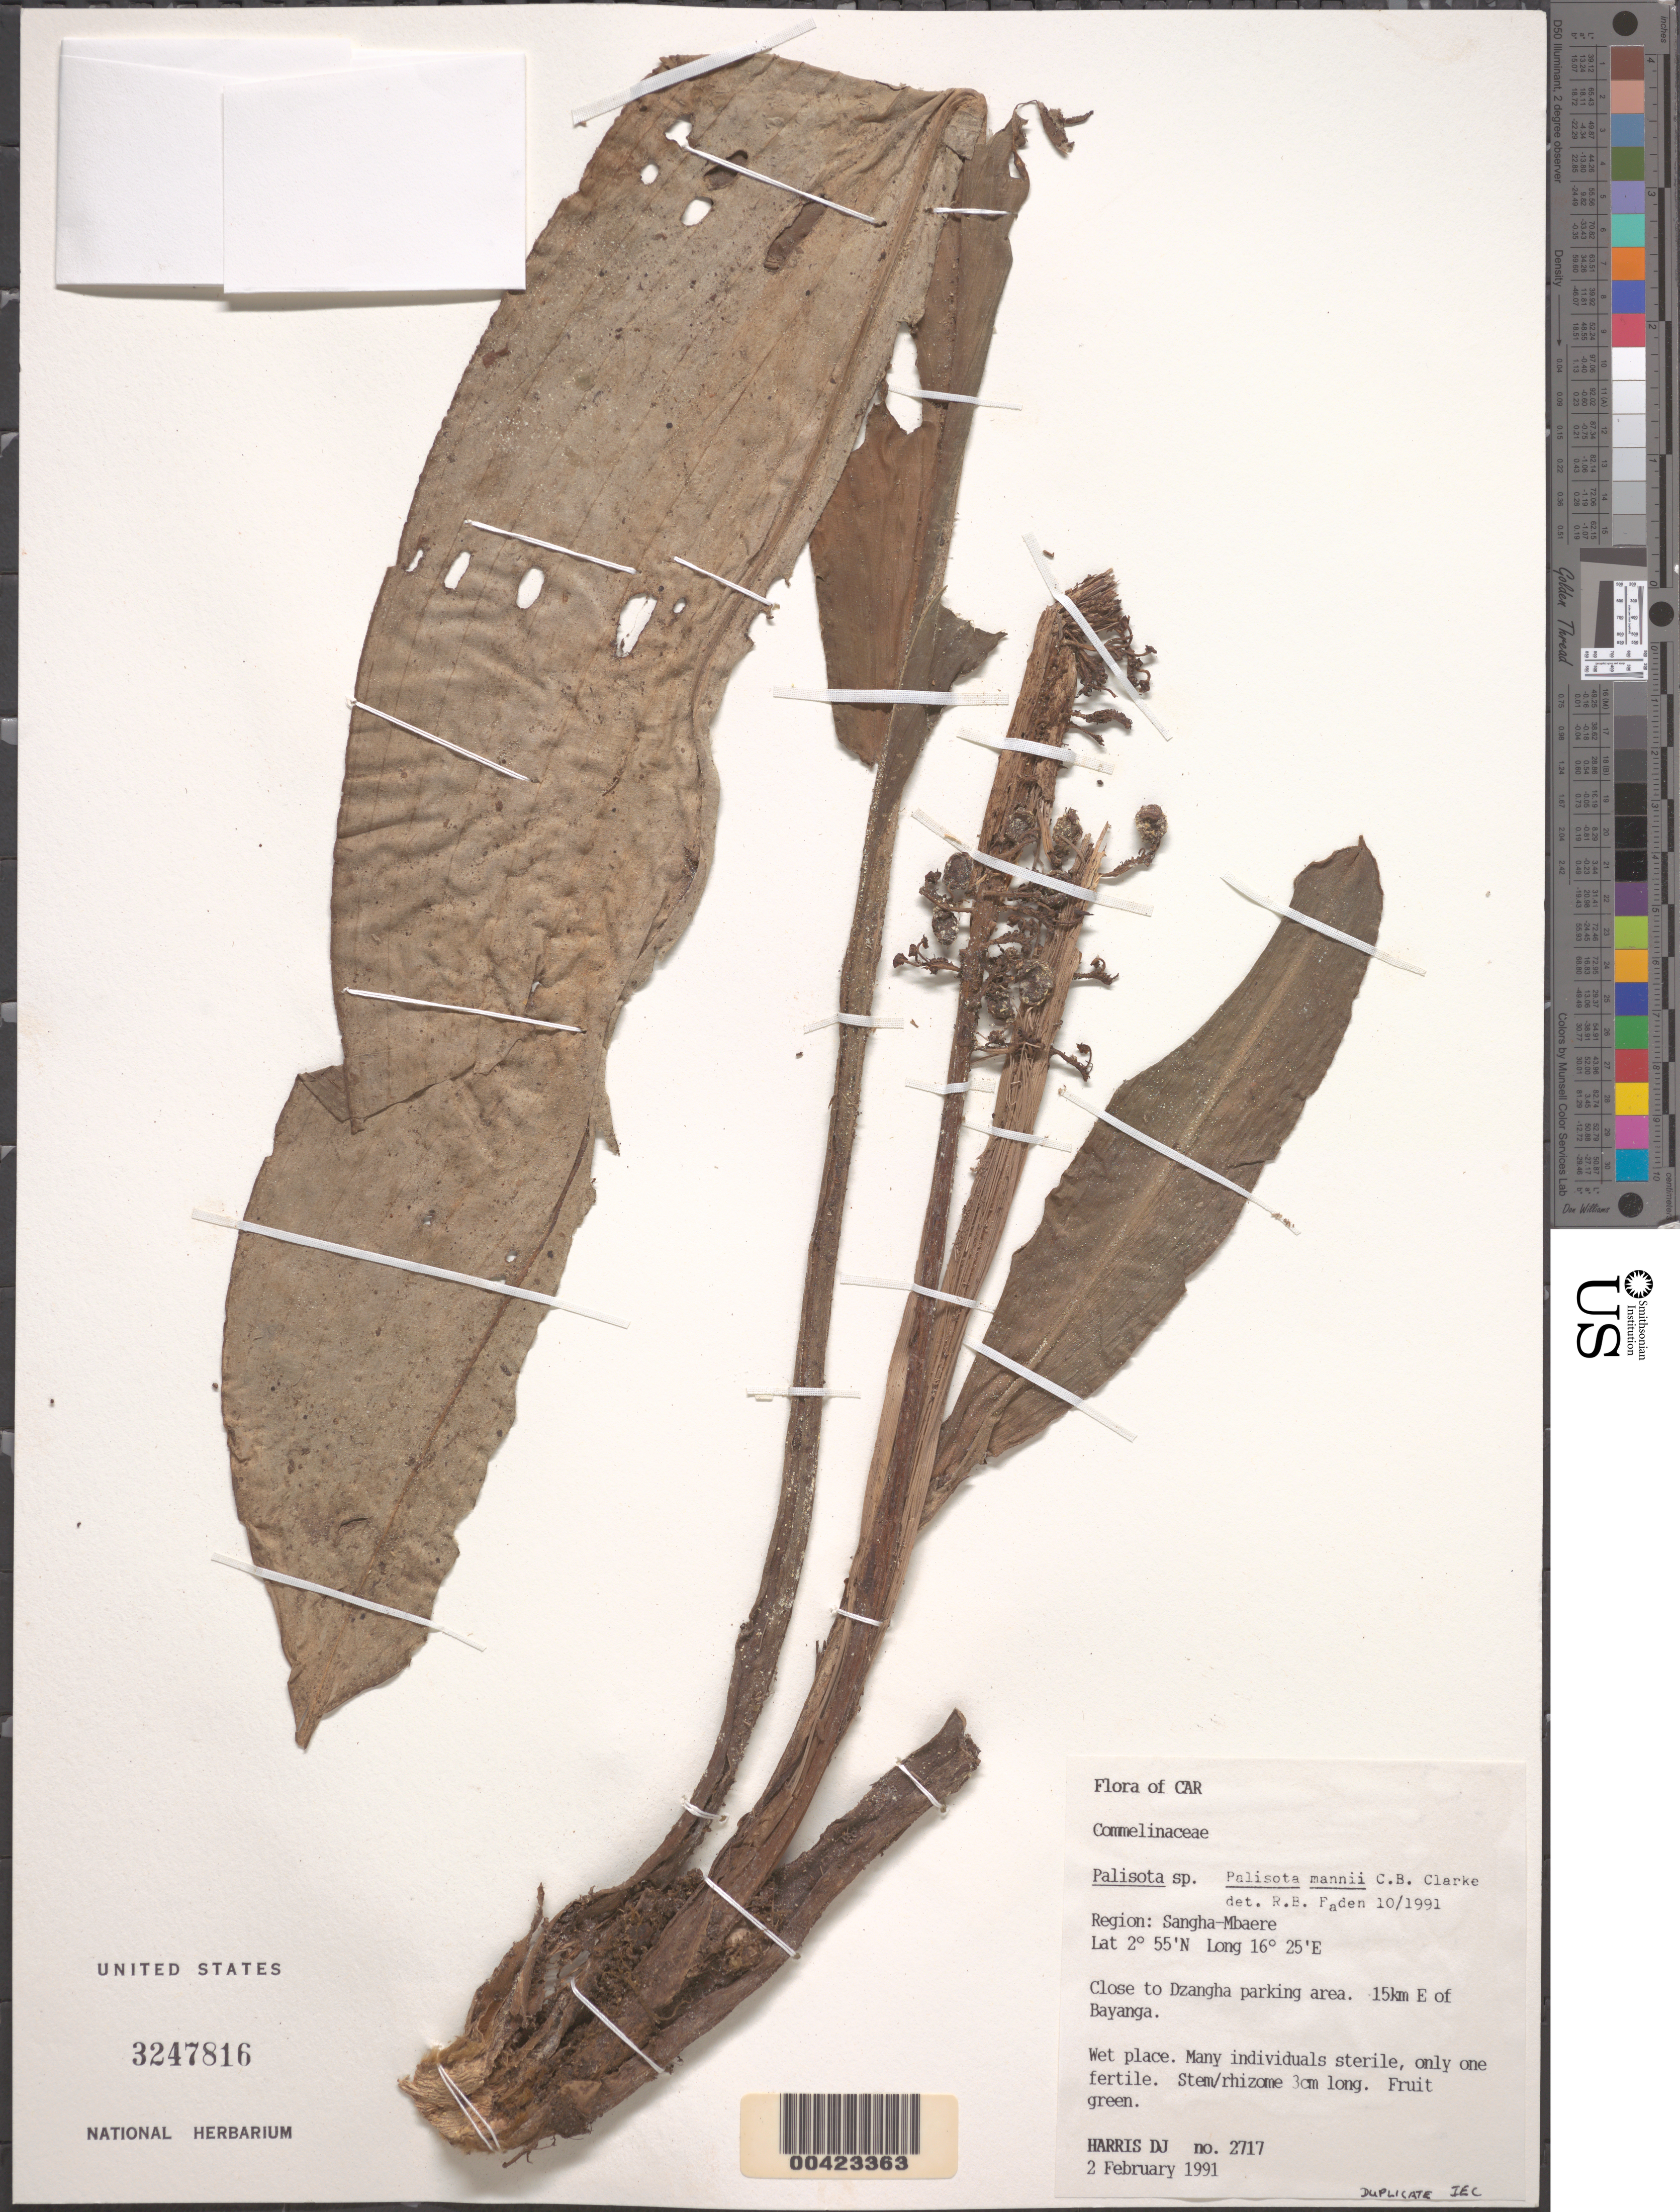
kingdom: Plantae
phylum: Tracheophyta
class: Liliopsida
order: Commelinales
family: Commelinaceae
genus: Palisota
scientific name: Palisota mannii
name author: C.B. Clarke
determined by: Faden, Robert B., (US), Smithsonian Institution - National Museum of Natural History (UNITED STATES)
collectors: D. J. Harris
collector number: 2717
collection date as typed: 02 Feb 1991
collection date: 1991-02-02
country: Central African Republic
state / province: Sangha-Mbaere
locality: Mbaere, near Dzangha parking area, E of Bayanga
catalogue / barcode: US 3247816